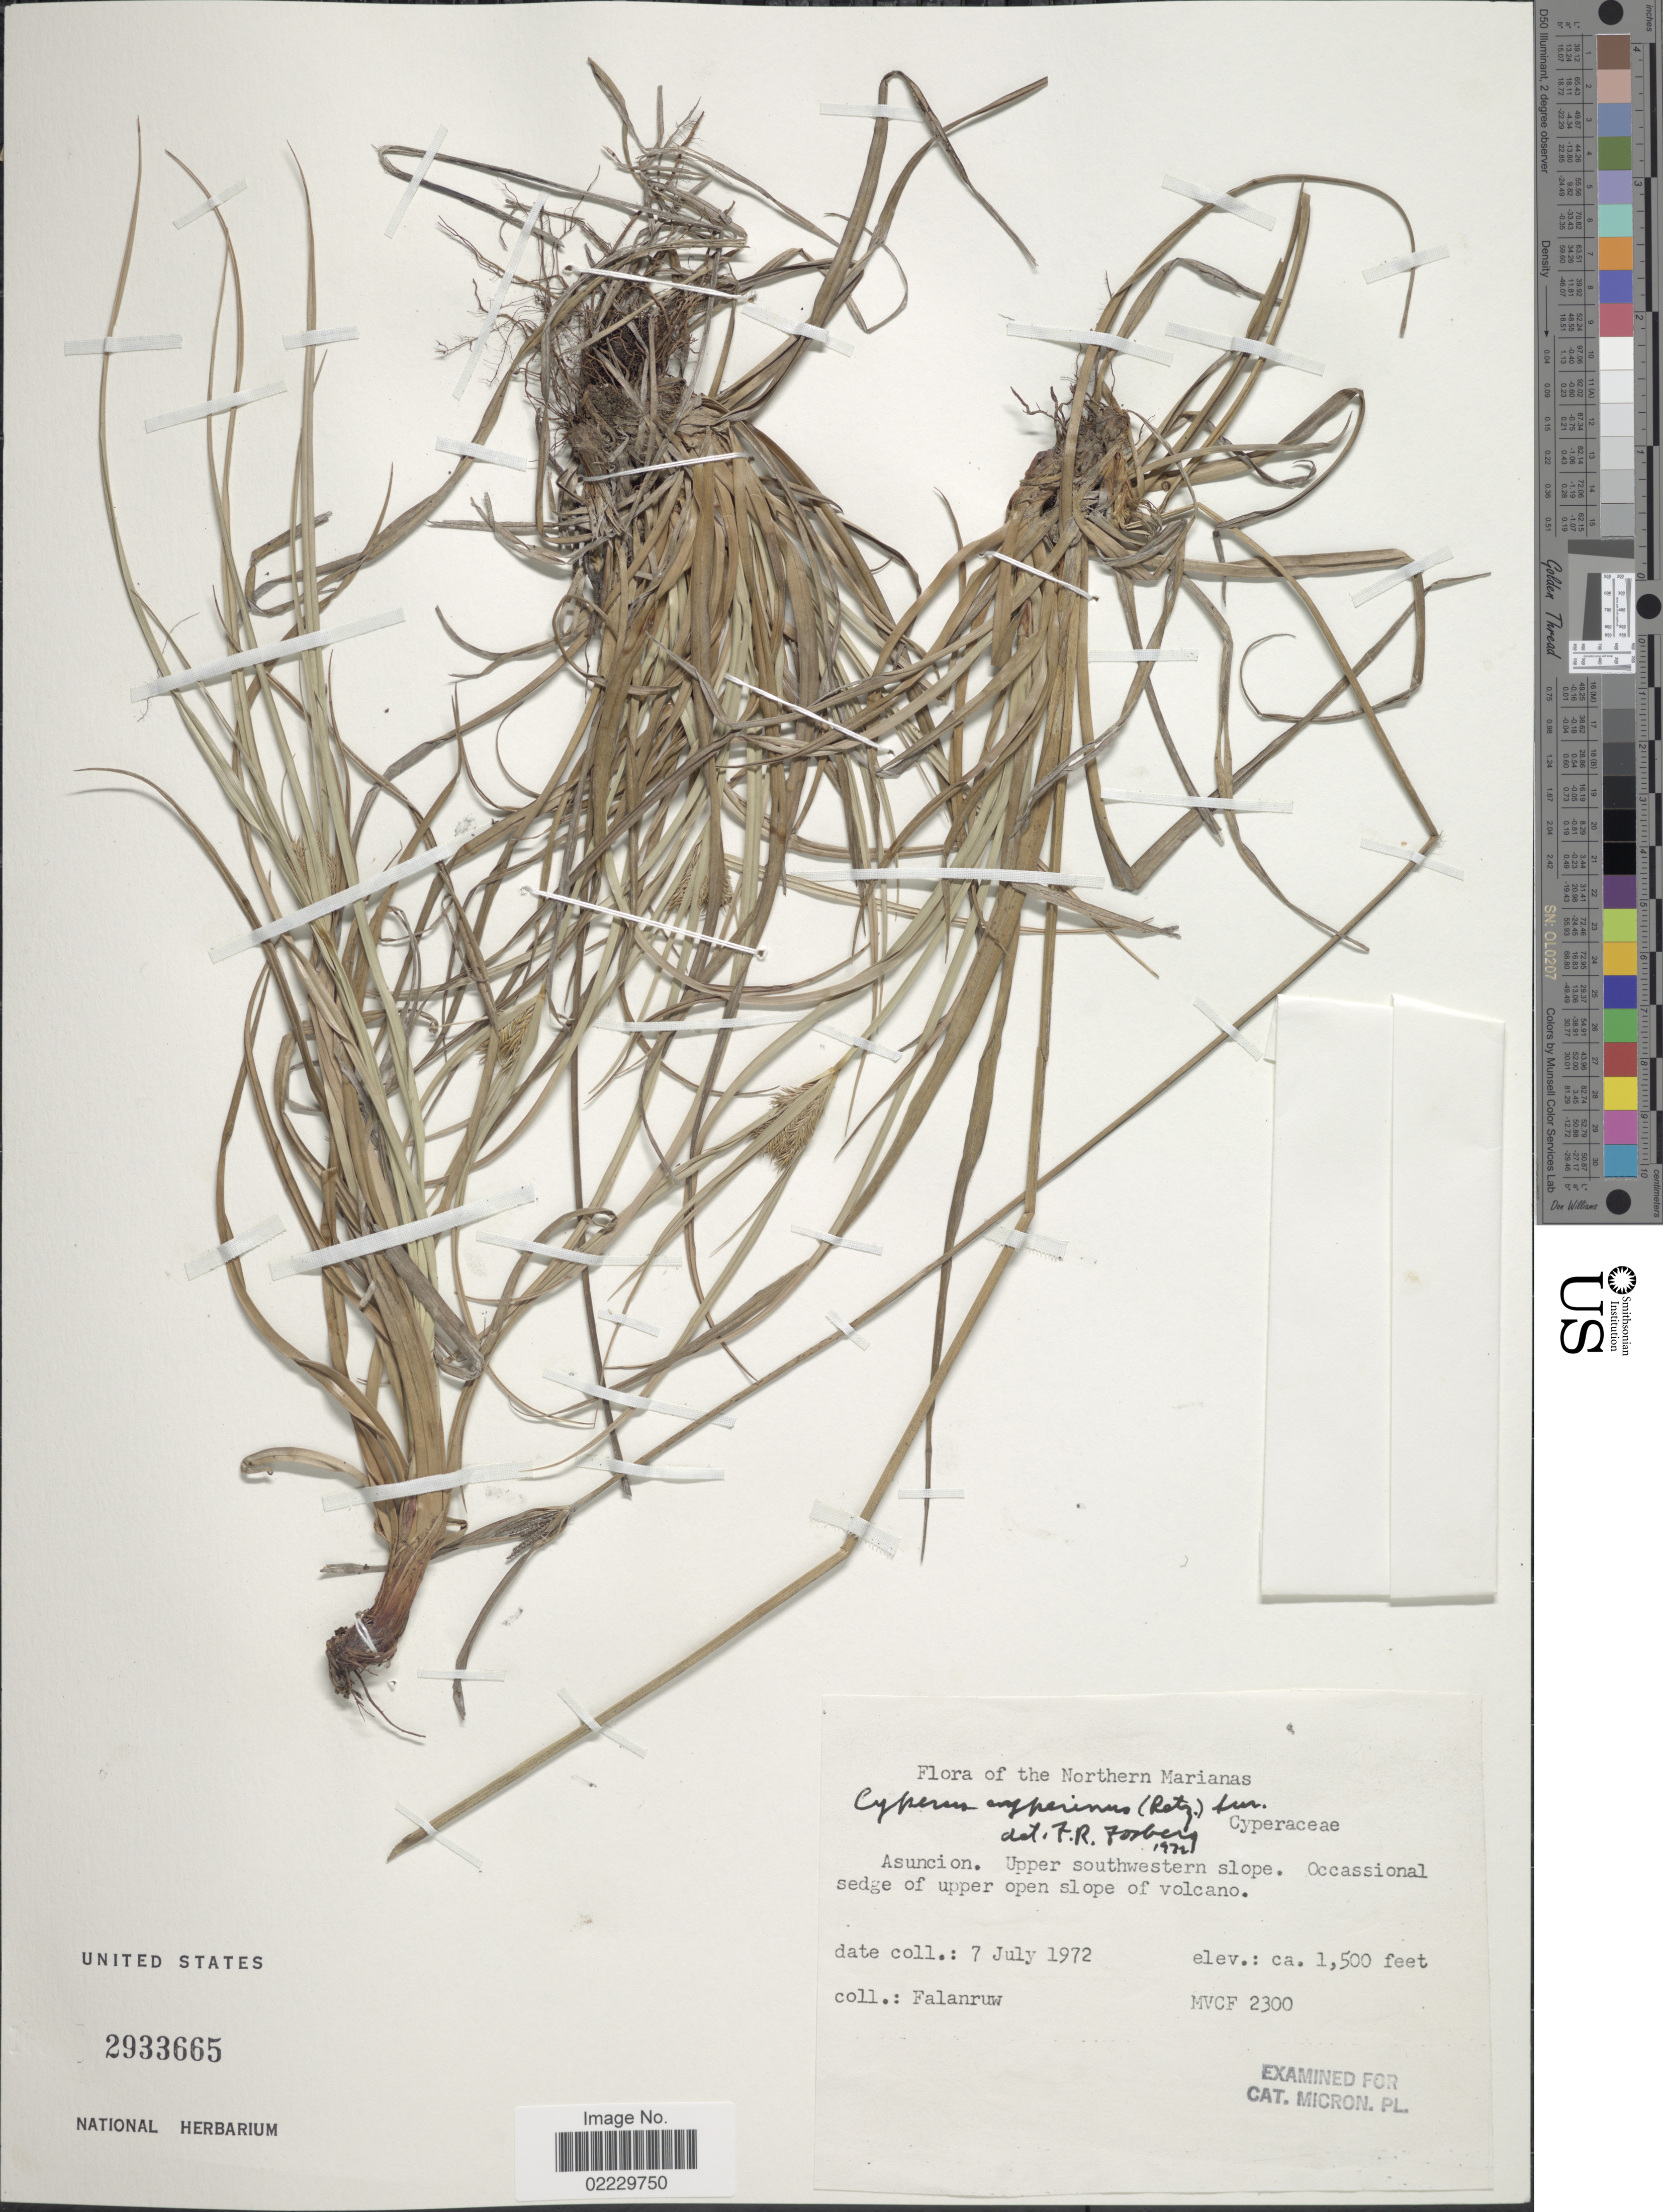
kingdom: Plantae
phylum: Tracheophyta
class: Liliopsida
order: Poales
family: Cyperaceae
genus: Cyperus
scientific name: Cyperus cyperinus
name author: (Retz.) Valck. Sur.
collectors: Falanruw, --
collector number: MVCF2300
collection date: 1972-07-07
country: Northern Mariana Islands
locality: Asuncion. Upper southwestern slope. Occasional sedge of upper open slope of volcano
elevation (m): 457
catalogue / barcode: US 2933665